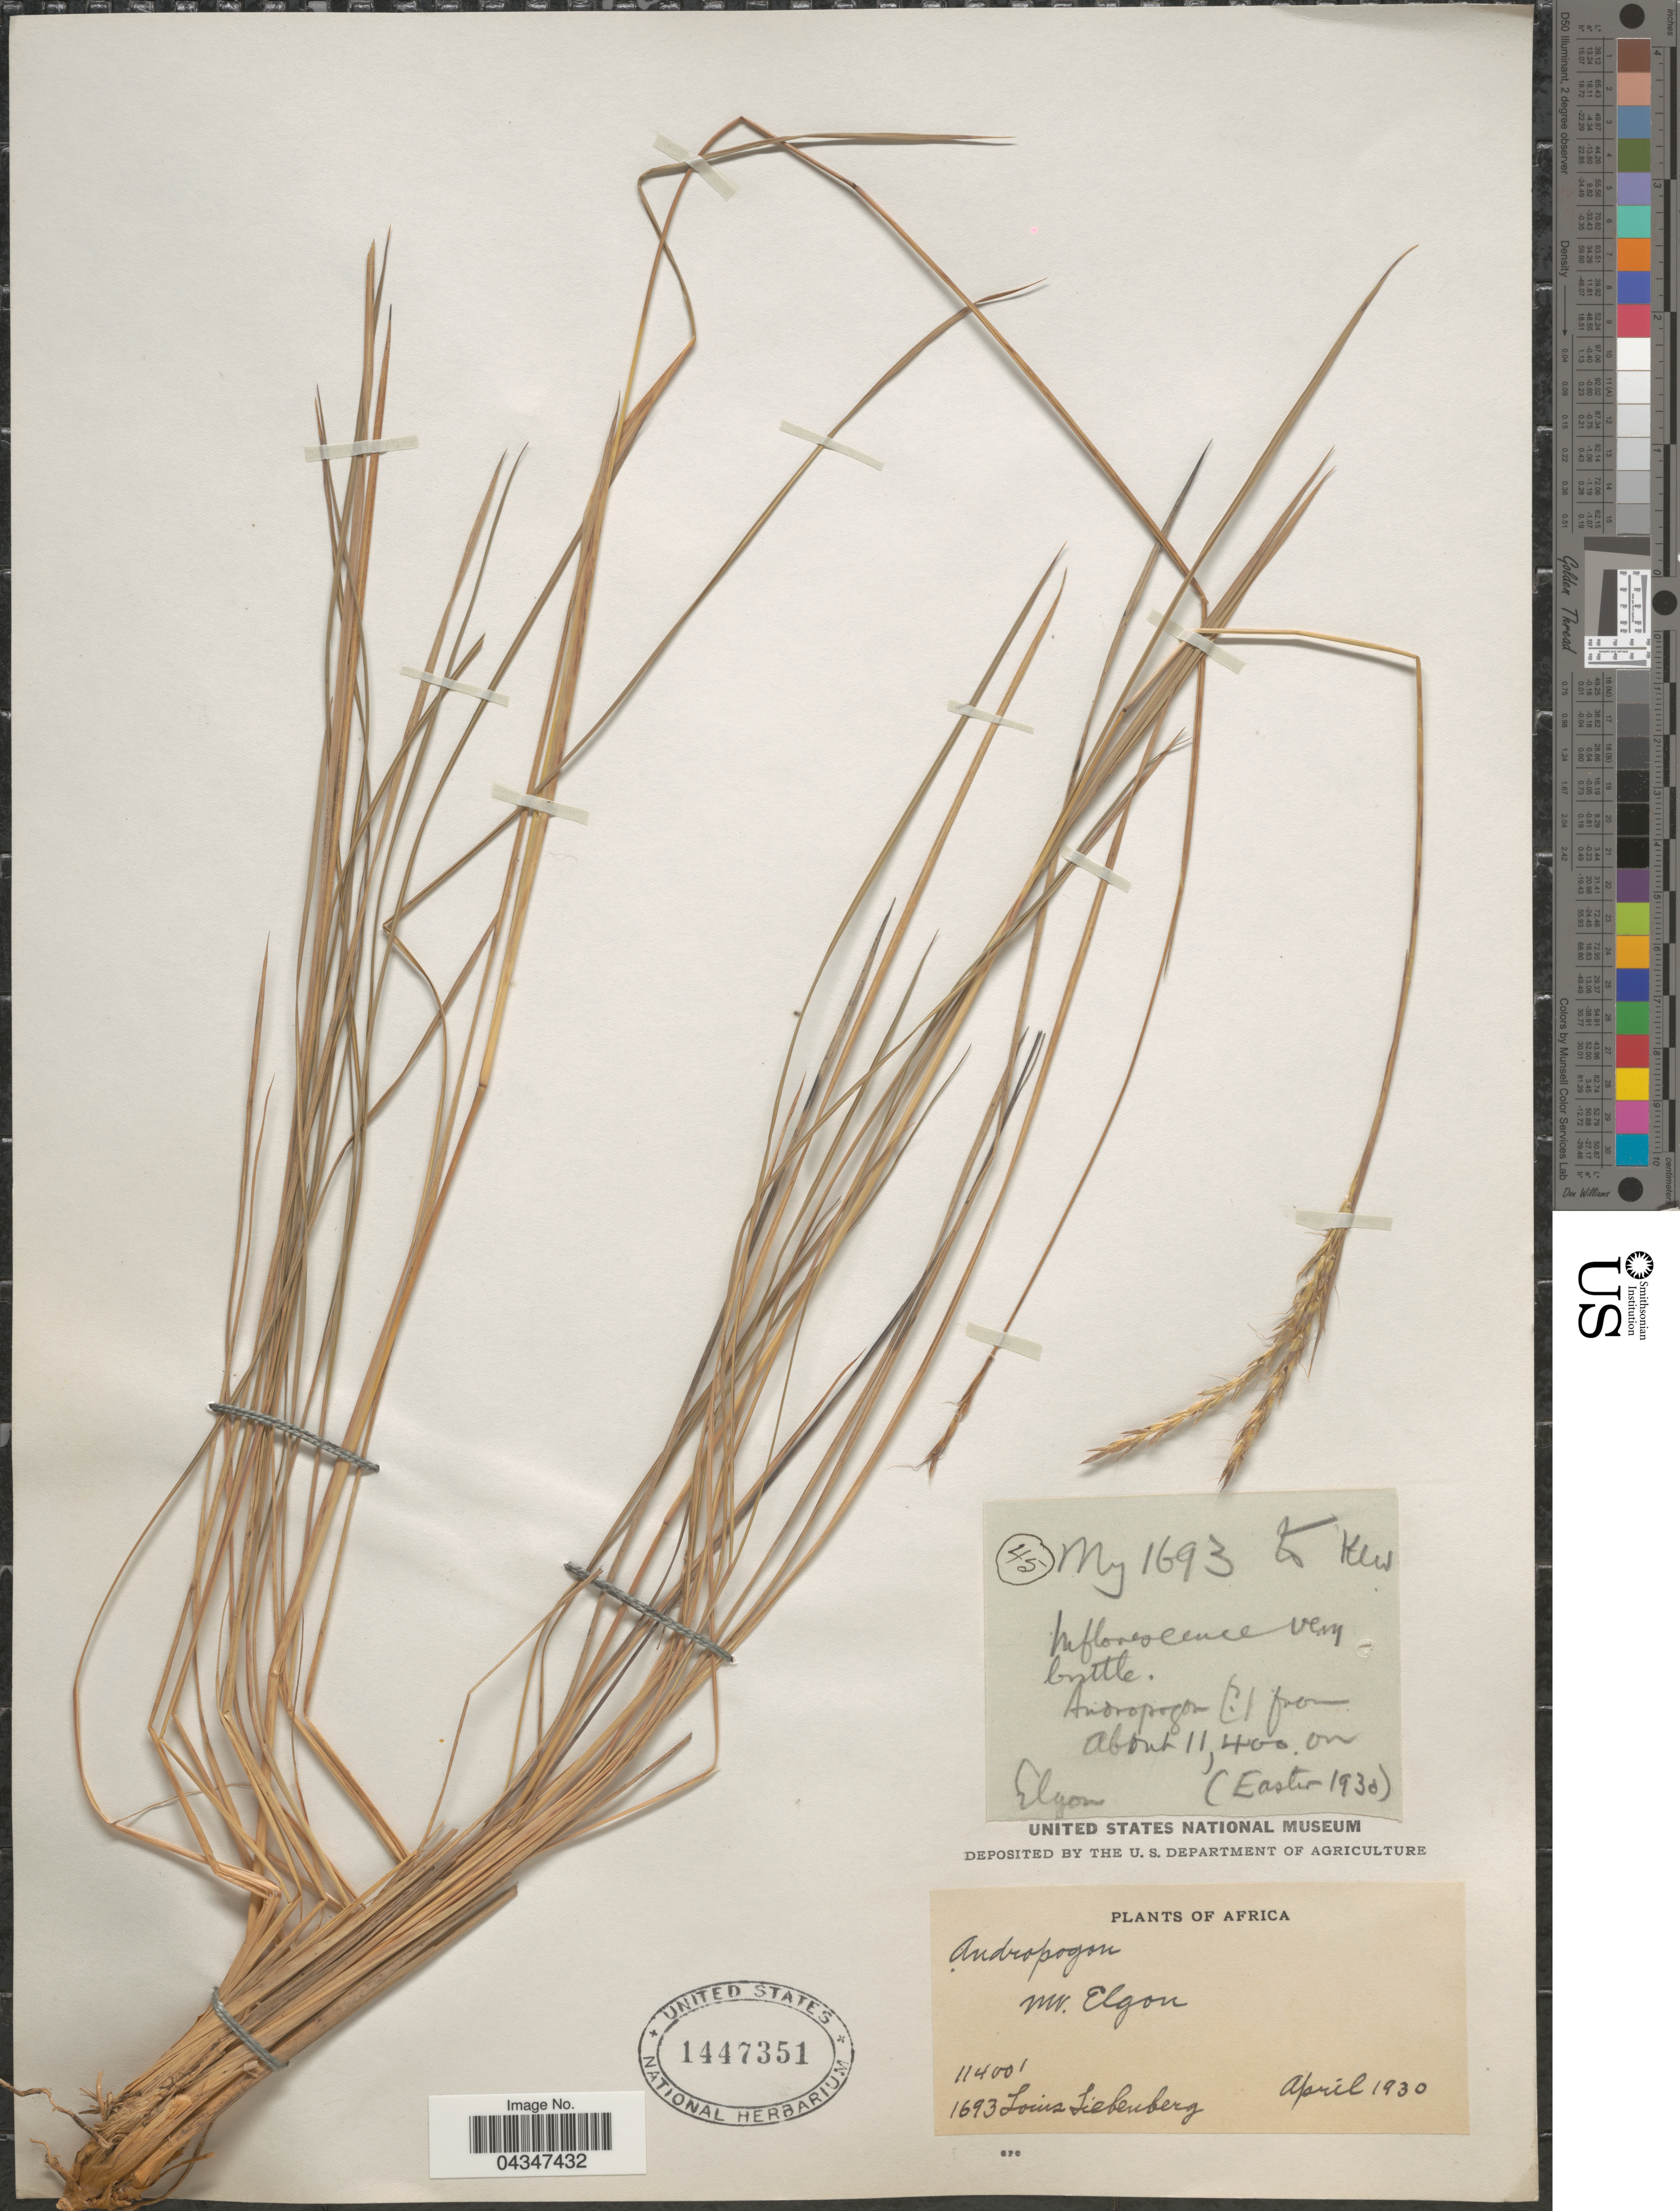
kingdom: Plantae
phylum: Tracheophyta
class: Liliopsida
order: Poales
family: Poaceae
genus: Andropogon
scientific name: Andropogon sp.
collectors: L. Liebenberg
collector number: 1693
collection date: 1930-04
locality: Africa. Mt. Elgon.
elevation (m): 3475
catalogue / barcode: US 1447351